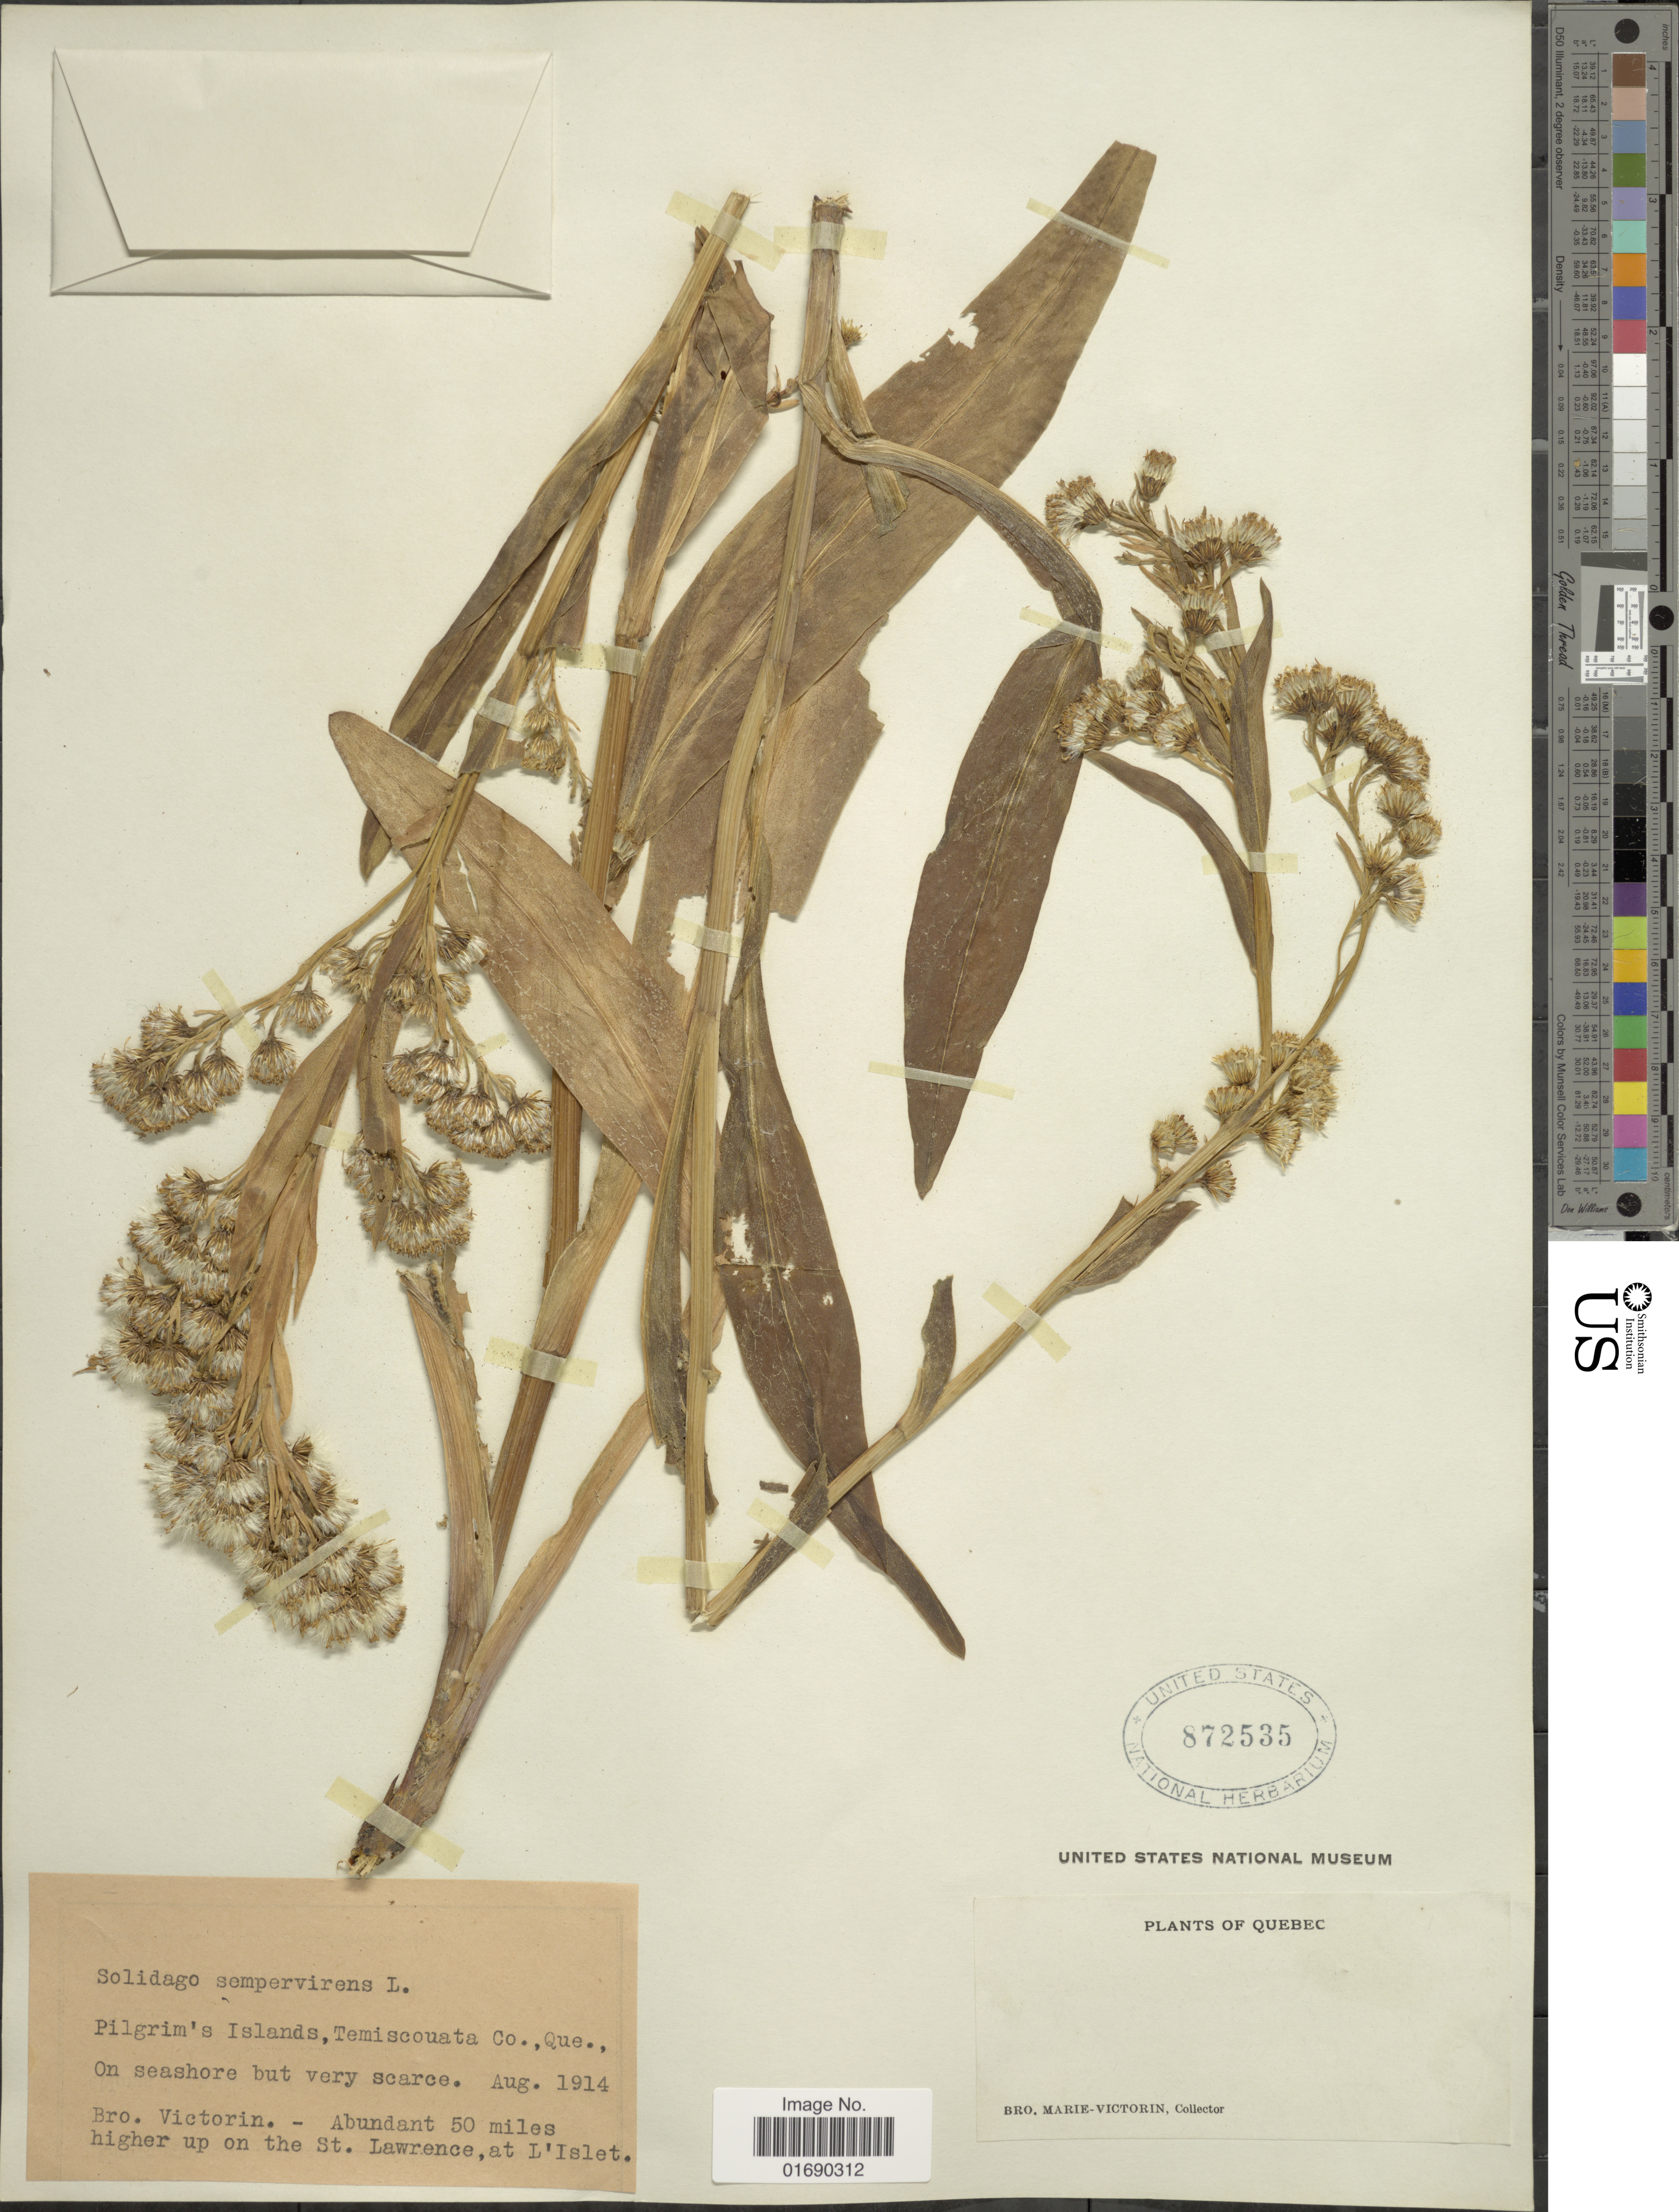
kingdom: Plantae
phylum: Tracheophyta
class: Magnoliopsida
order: Asterales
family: Asteraceae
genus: Solidago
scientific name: Solidago sempervirens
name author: L.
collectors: Fr. Marie-Victorin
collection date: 1914-08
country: Canada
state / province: Quebec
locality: On seashore but very scarce, higher up on the St Lawrence, at L'Islet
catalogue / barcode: US 872535